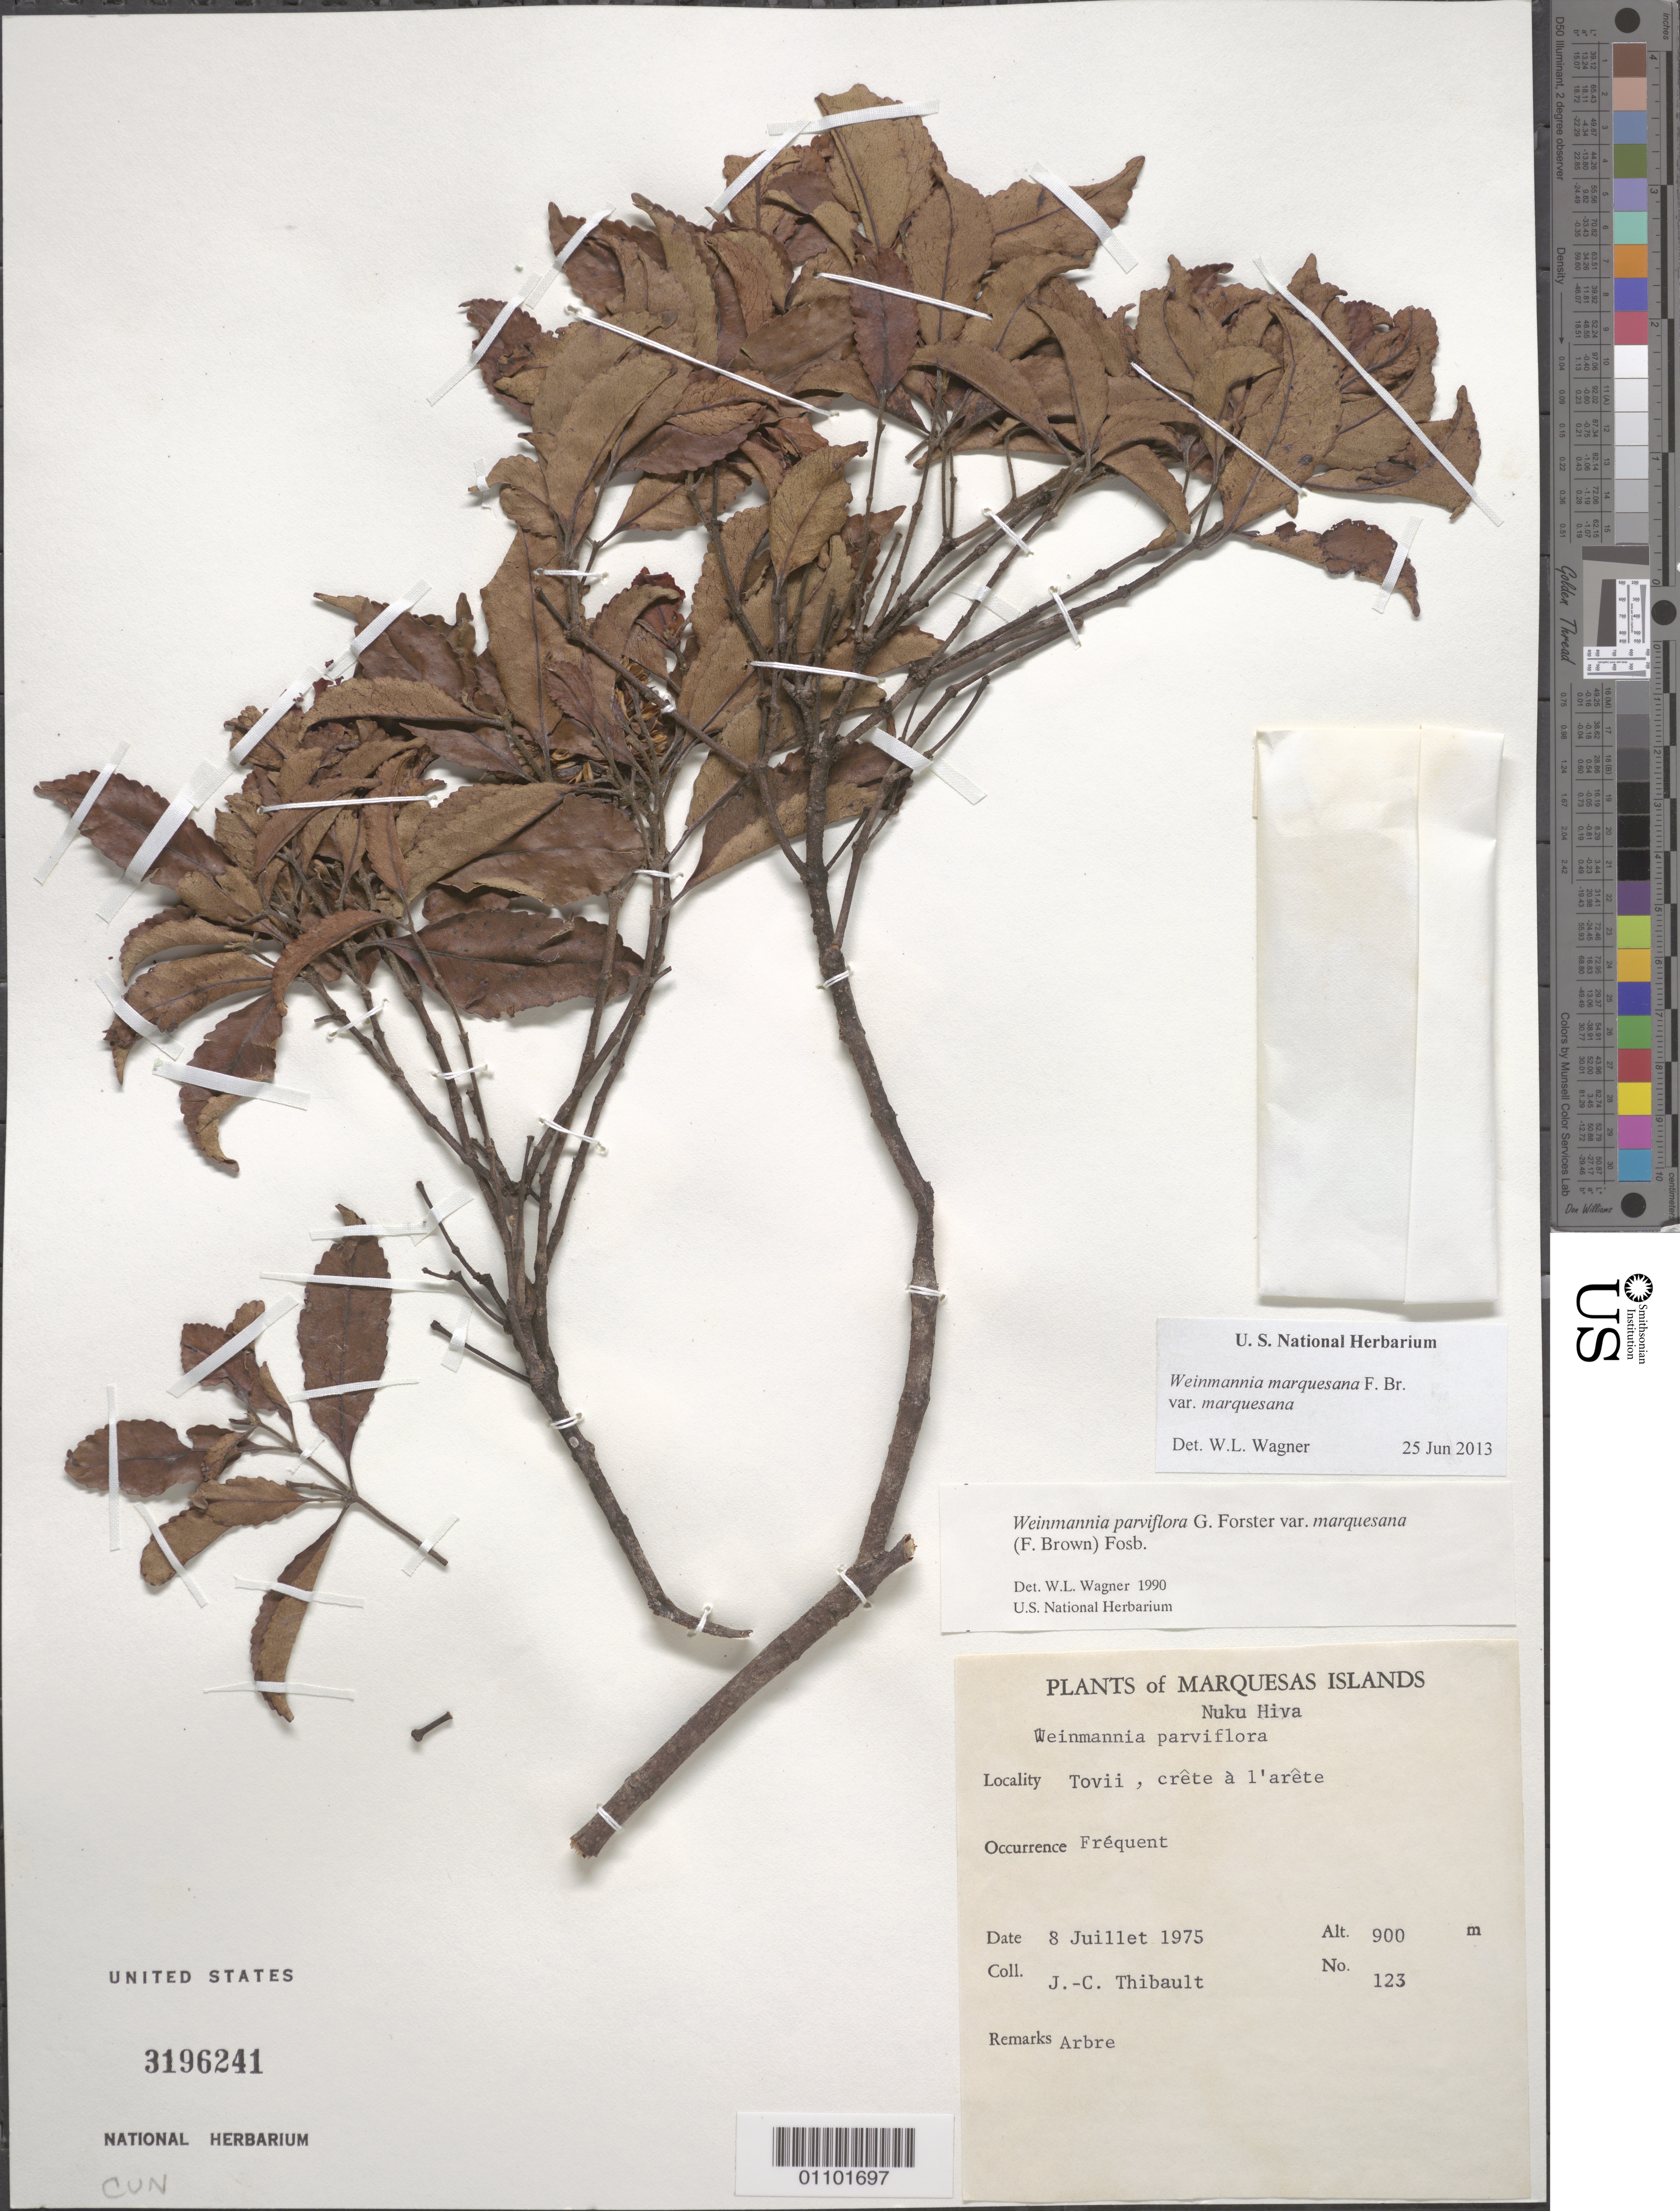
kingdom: Plantae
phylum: Tracheophyta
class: Magnoliopsida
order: Oxalidales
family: Cunoniaceae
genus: Pterophylla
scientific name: Pterophylla marquesana var. marquesana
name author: (F. Br.) Pillon & H.C. Hopkins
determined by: Wagner, W. L., (BOT), Smithsonian Institution - National Museum of Natural History (UNITED STATES)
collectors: J. Thibault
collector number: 123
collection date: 1975-07-08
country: French Polynesia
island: Nuku Hiva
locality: Toovii, crête à l'arête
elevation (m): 900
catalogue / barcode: US 3196241